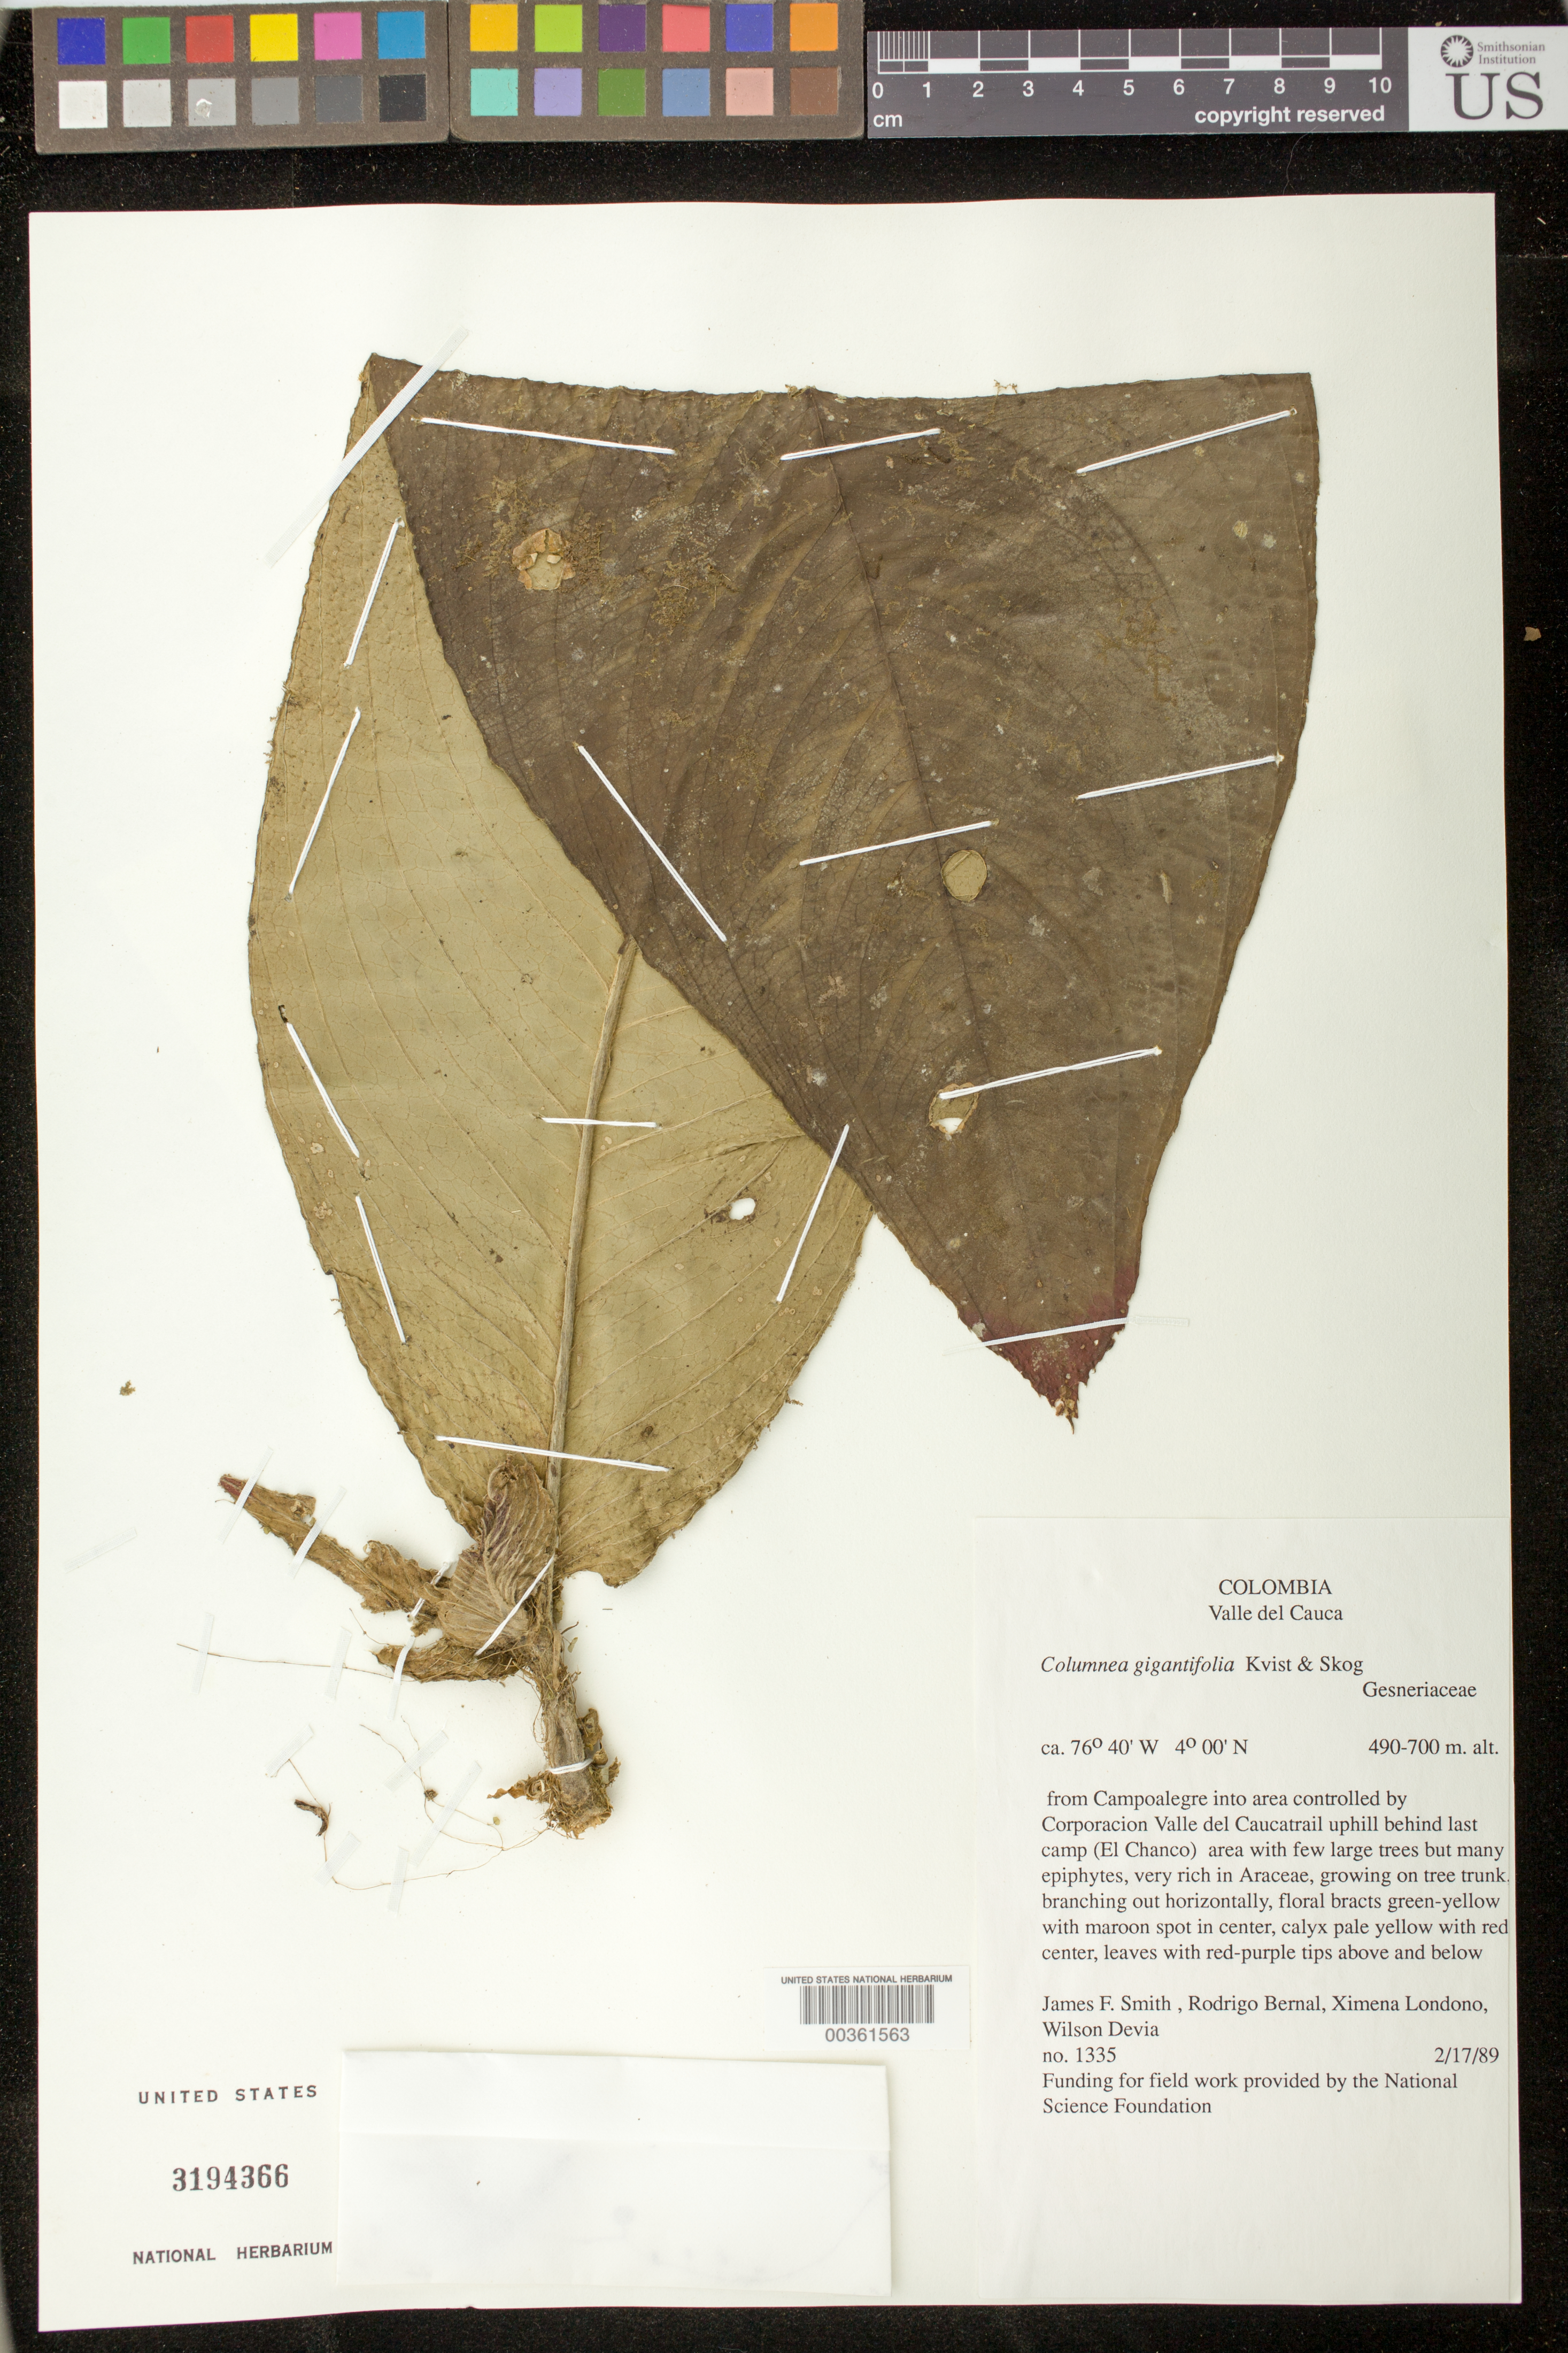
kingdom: Plantae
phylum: Tracheophyta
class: Magnoliopsida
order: Lamiales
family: Gesneriaceae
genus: Columnea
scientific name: Columnea gigantifolia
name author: L.P. Kvist & L.E. Skog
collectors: J. Smith, R. Bernal, X. Londoño & W. Devia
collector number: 1335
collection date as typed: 17 Feb 1989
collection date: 1989-02-17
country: Colombia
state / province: Valle del Cauca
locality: From Campoalegre into area controlled by Corporacion Valle del Cauca, trail uphill behind last camp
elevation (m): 490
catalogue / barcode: US 3194366